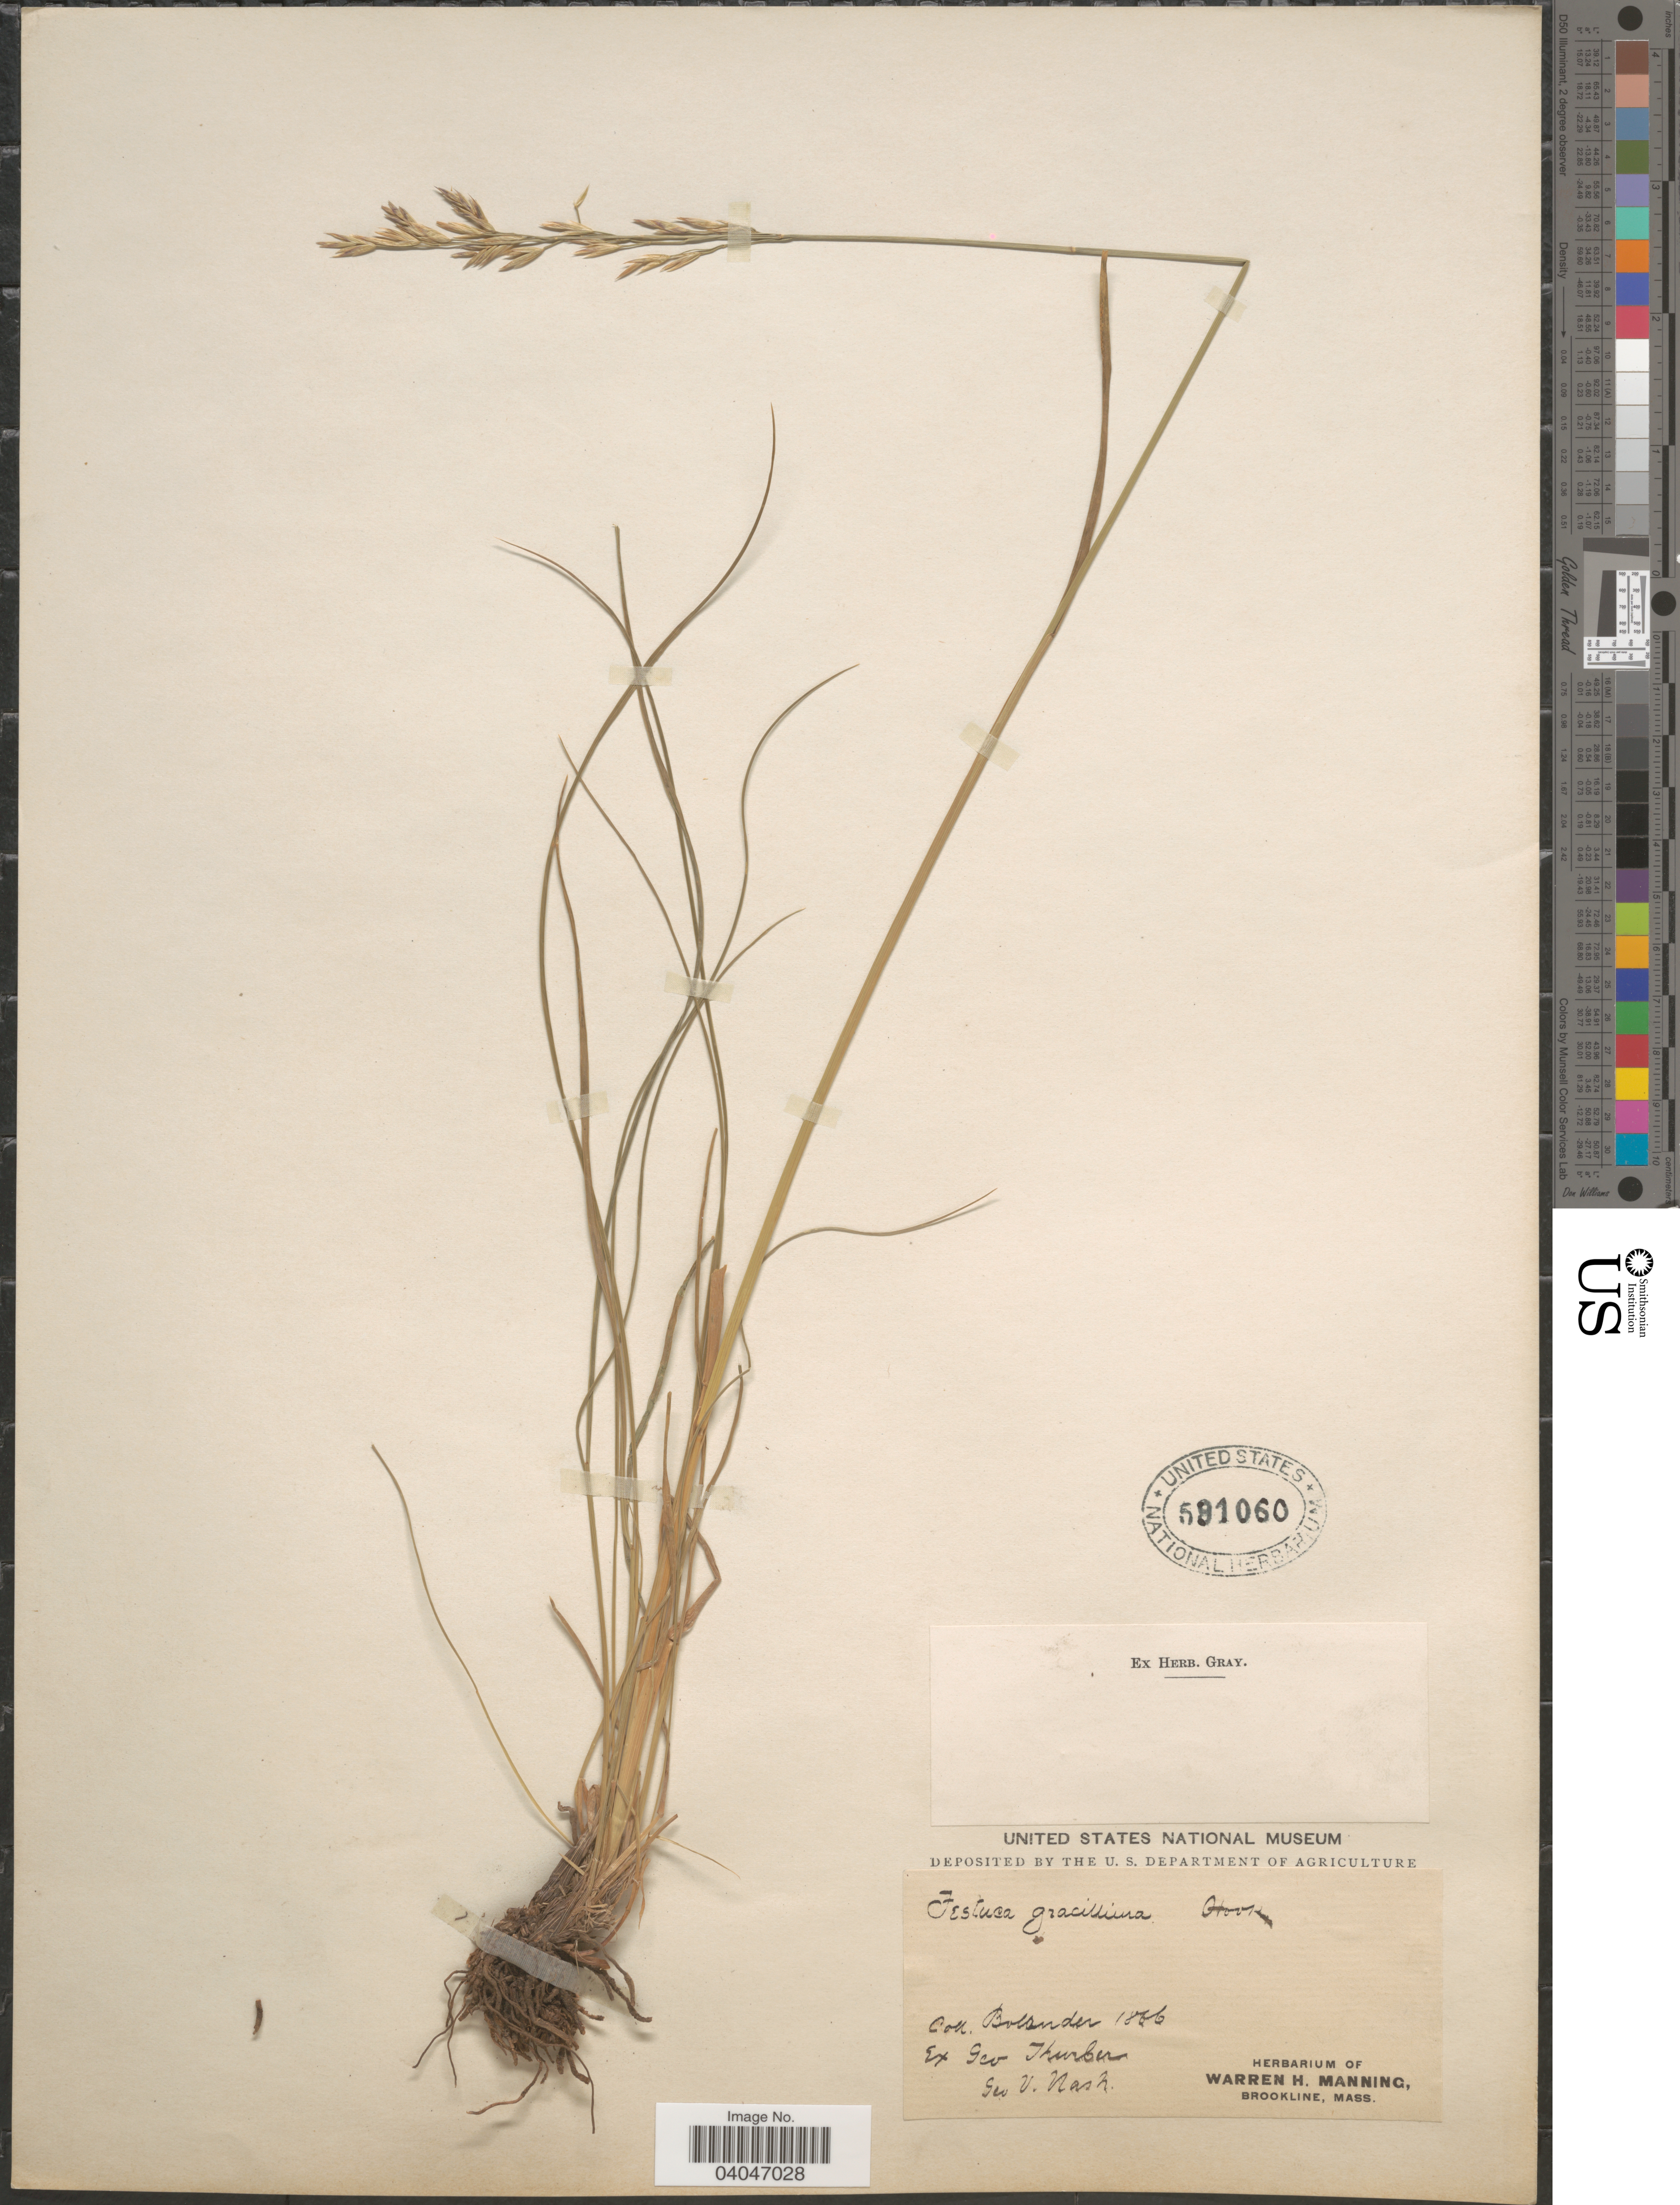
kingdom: Plantae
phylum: Tracheophyta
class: Liliopsida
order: Poales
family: Poaceae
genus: Festuca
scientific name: Festuca viridula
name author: Vasey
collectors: -. Bolander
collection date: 1866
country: United States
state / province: California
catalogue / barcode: US 591060